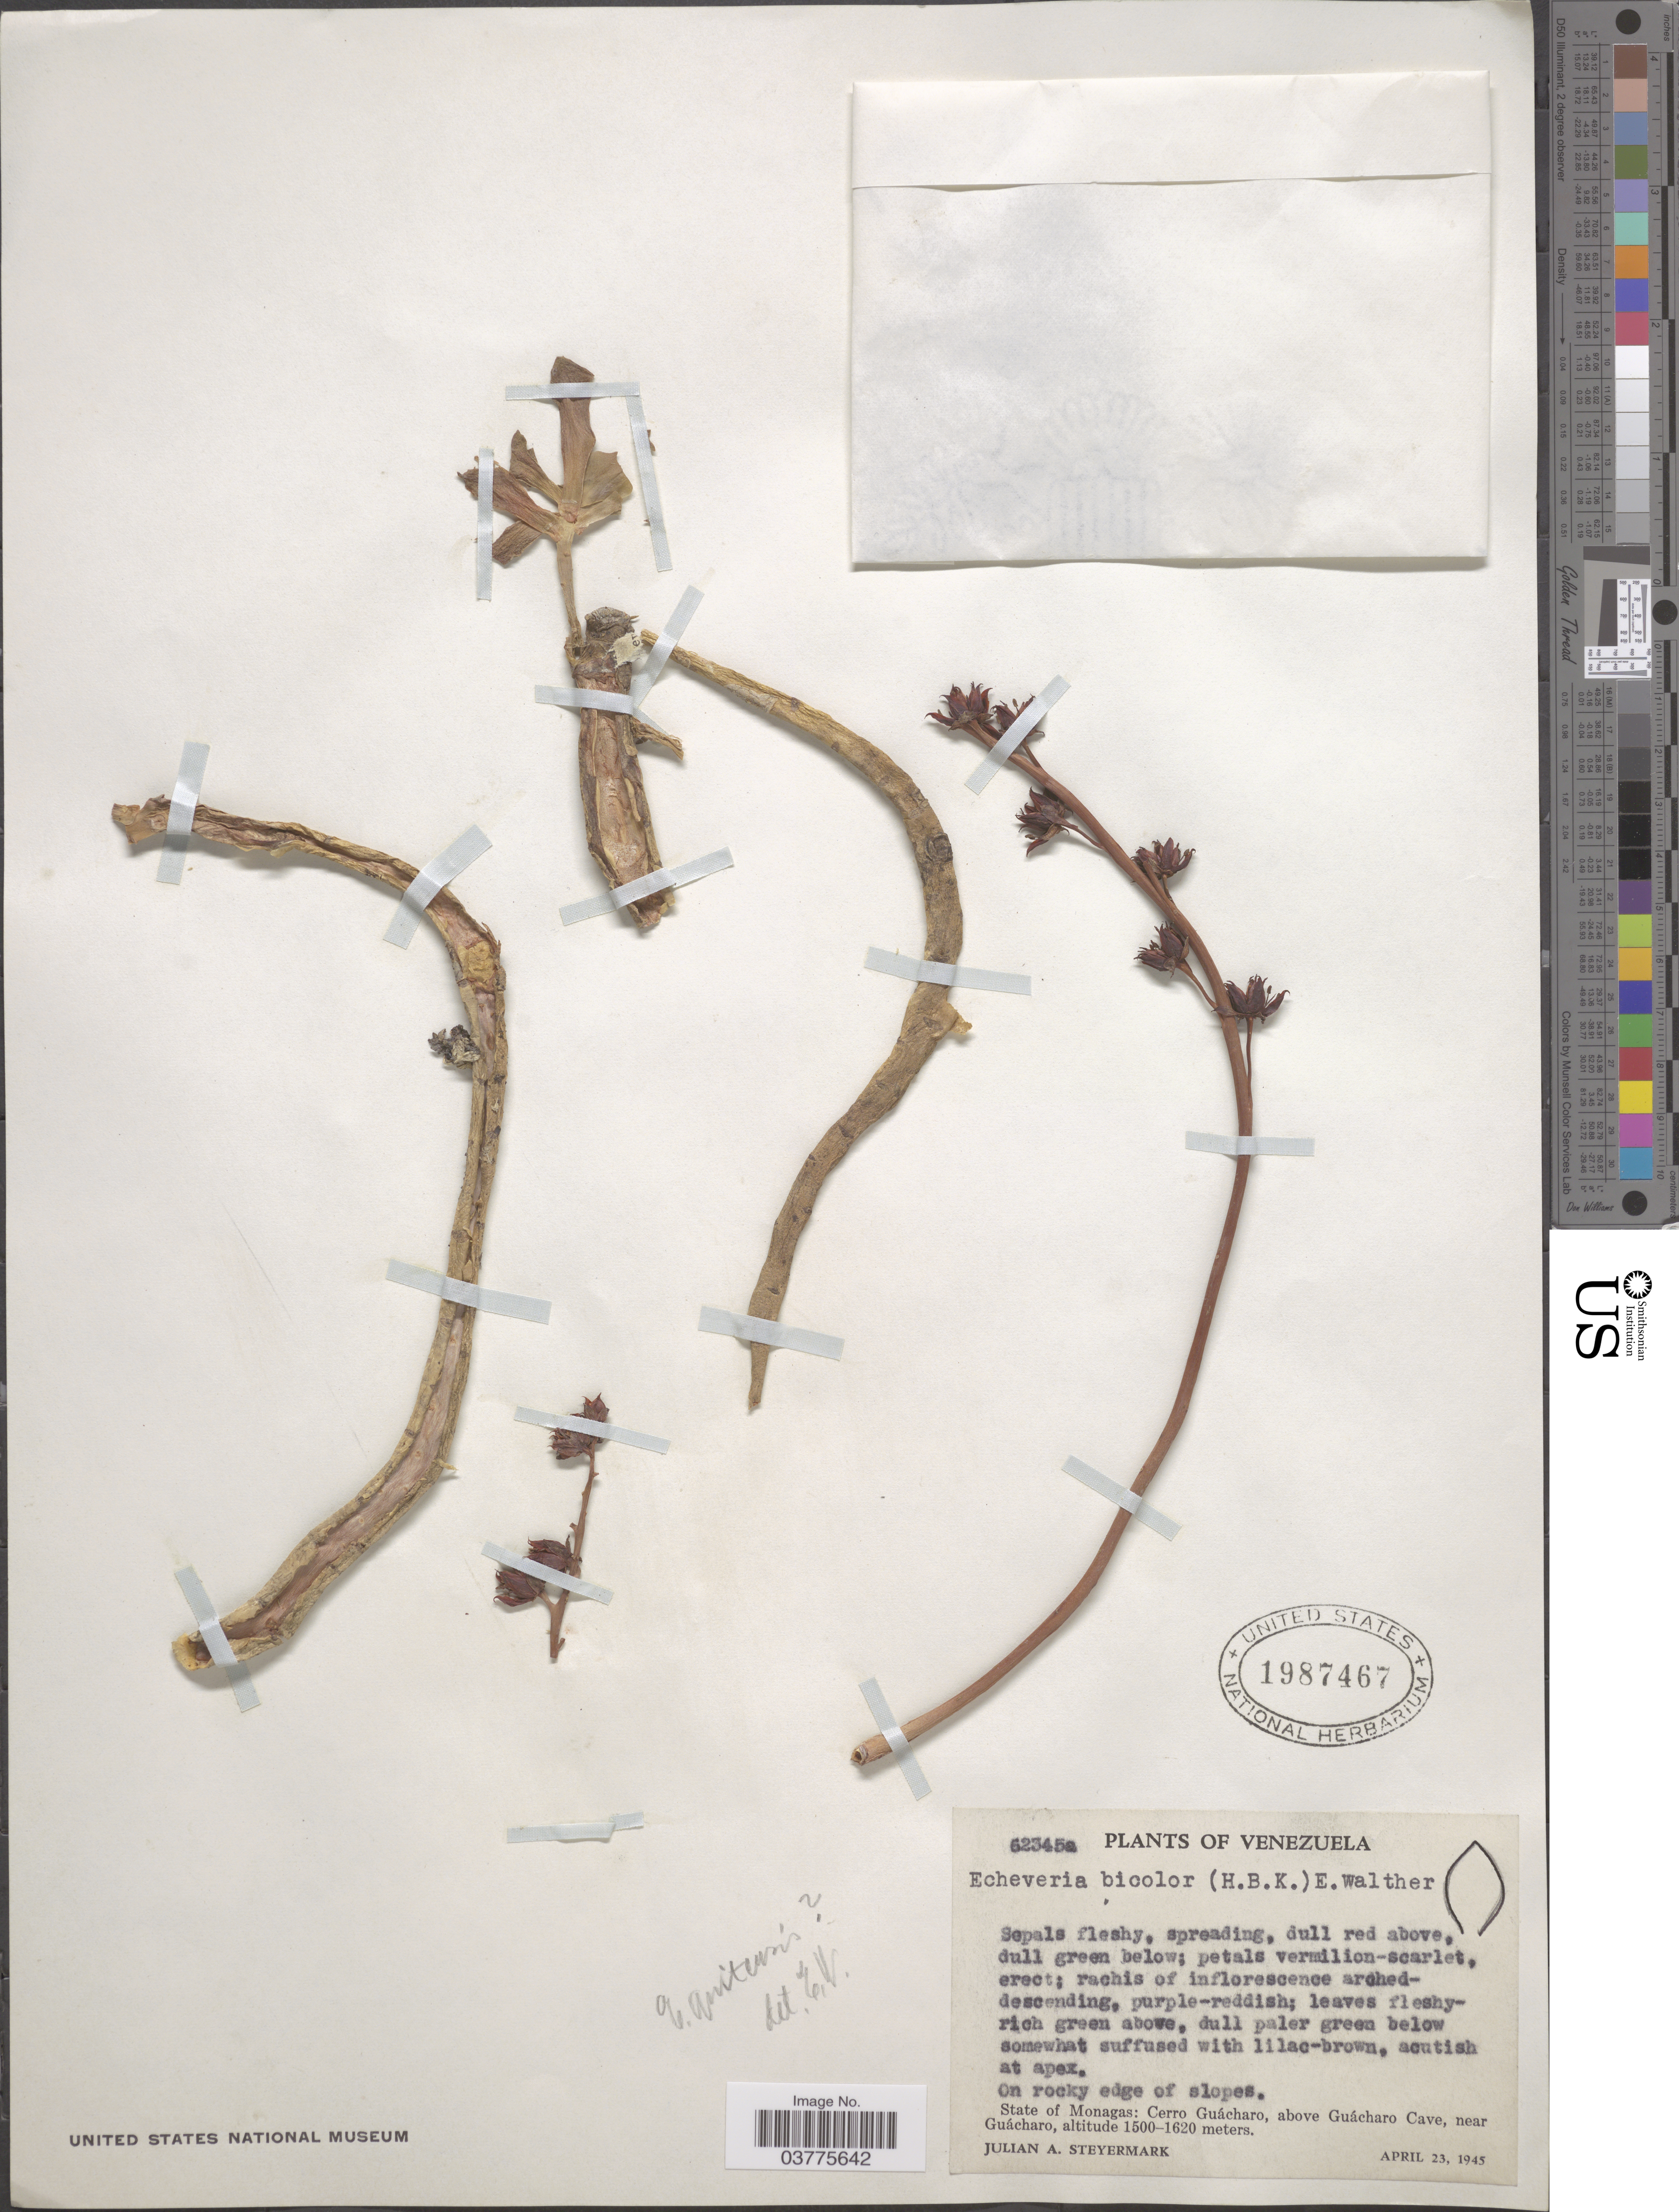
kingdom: Plantae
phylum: Tracheophyta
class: Magnoliopsida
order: Saxifragales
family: Crassulaceae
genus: Echeveria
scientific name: Echeveria quitensis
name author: (Kunth) Lindl.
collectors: J. Steyermark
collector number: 62345a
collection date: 1945-04-23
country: Venezuela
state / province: Monagas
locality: Cerro Guácharo, above Guácharo Cave, near Guácharo.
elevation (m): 1500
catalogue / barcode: US 1987467